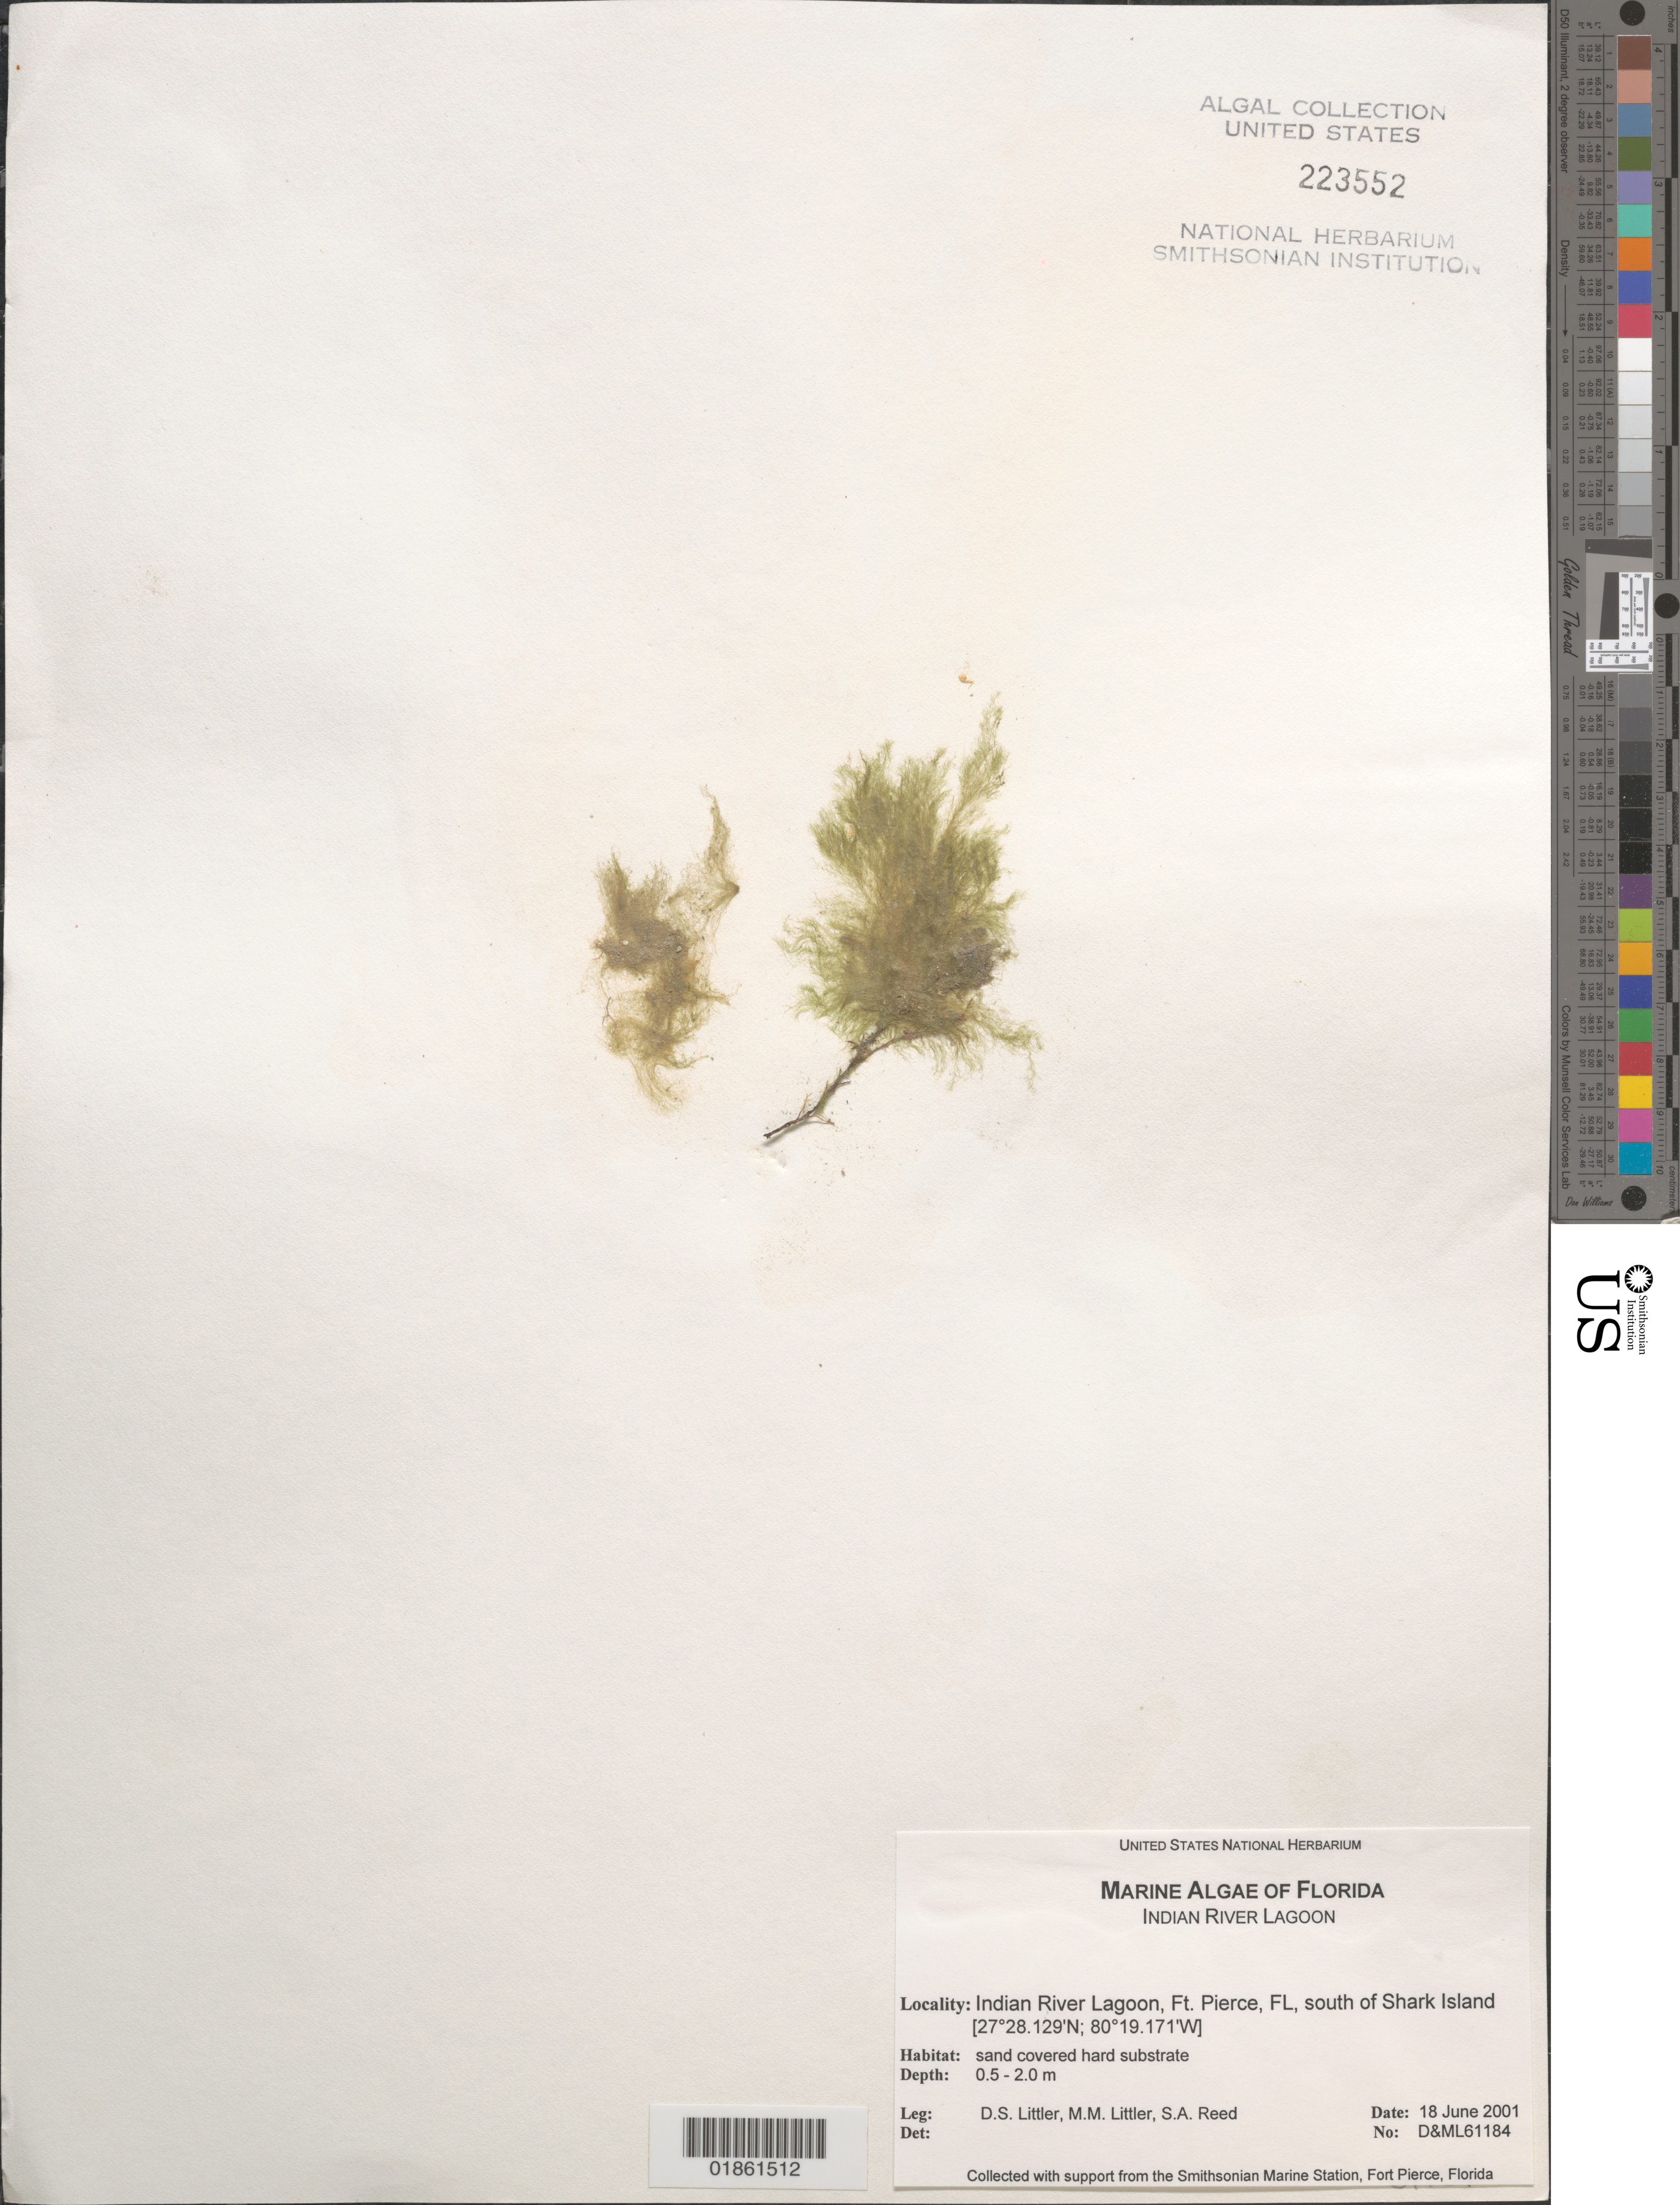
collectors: D. S. Littler & S. Reed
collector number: D&ML61184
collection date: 2001-06-18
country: United States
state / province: Florida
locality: Indian River Lagoon, Ft. Pierce, south of Shark Island.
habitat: sand covered hard substrate.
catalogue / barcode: US 223552